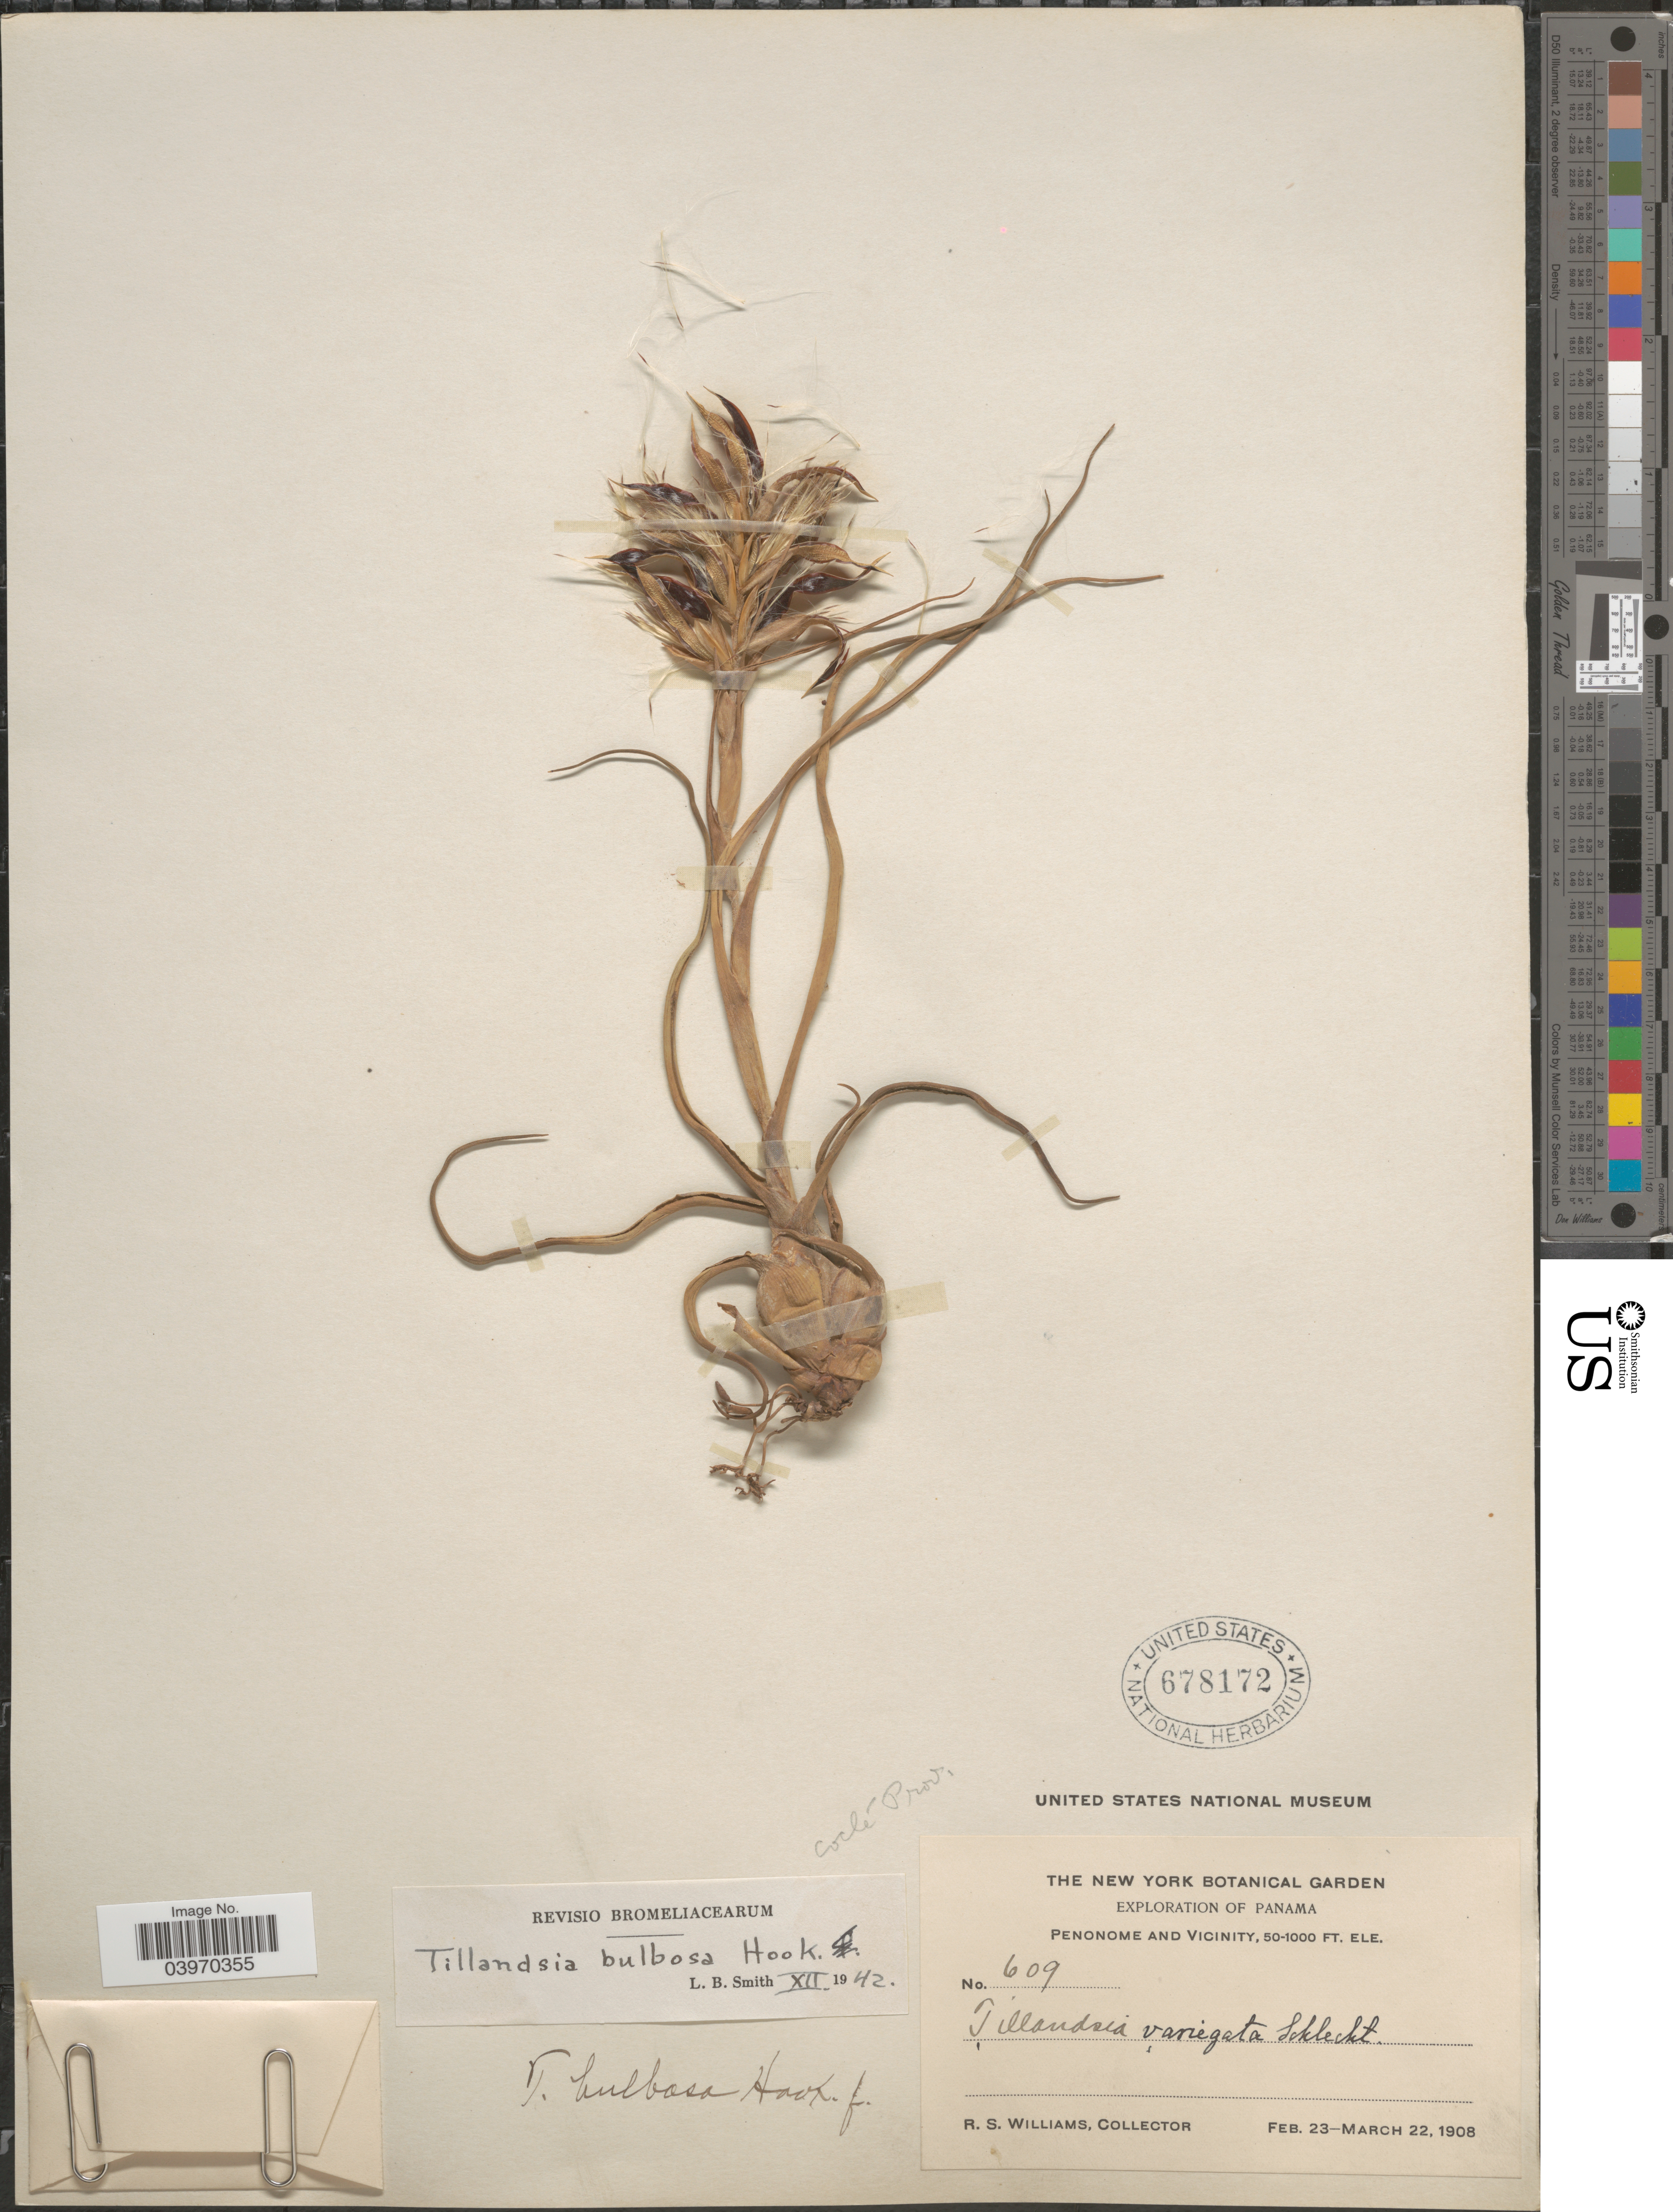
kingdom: Plantae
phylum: Tracheophyta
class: Liliopsida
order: Poales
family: Bromeliaceae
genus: Tillandsia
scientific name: Tillandsia bulbosa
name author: Hook.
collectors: R. S. Williams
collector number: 609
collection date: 1908-02-23/1908-03-22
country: Panama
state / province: Cocle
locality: Coclé Prov. Penonome and Vicinity.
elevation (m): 15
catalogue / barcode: US 678172